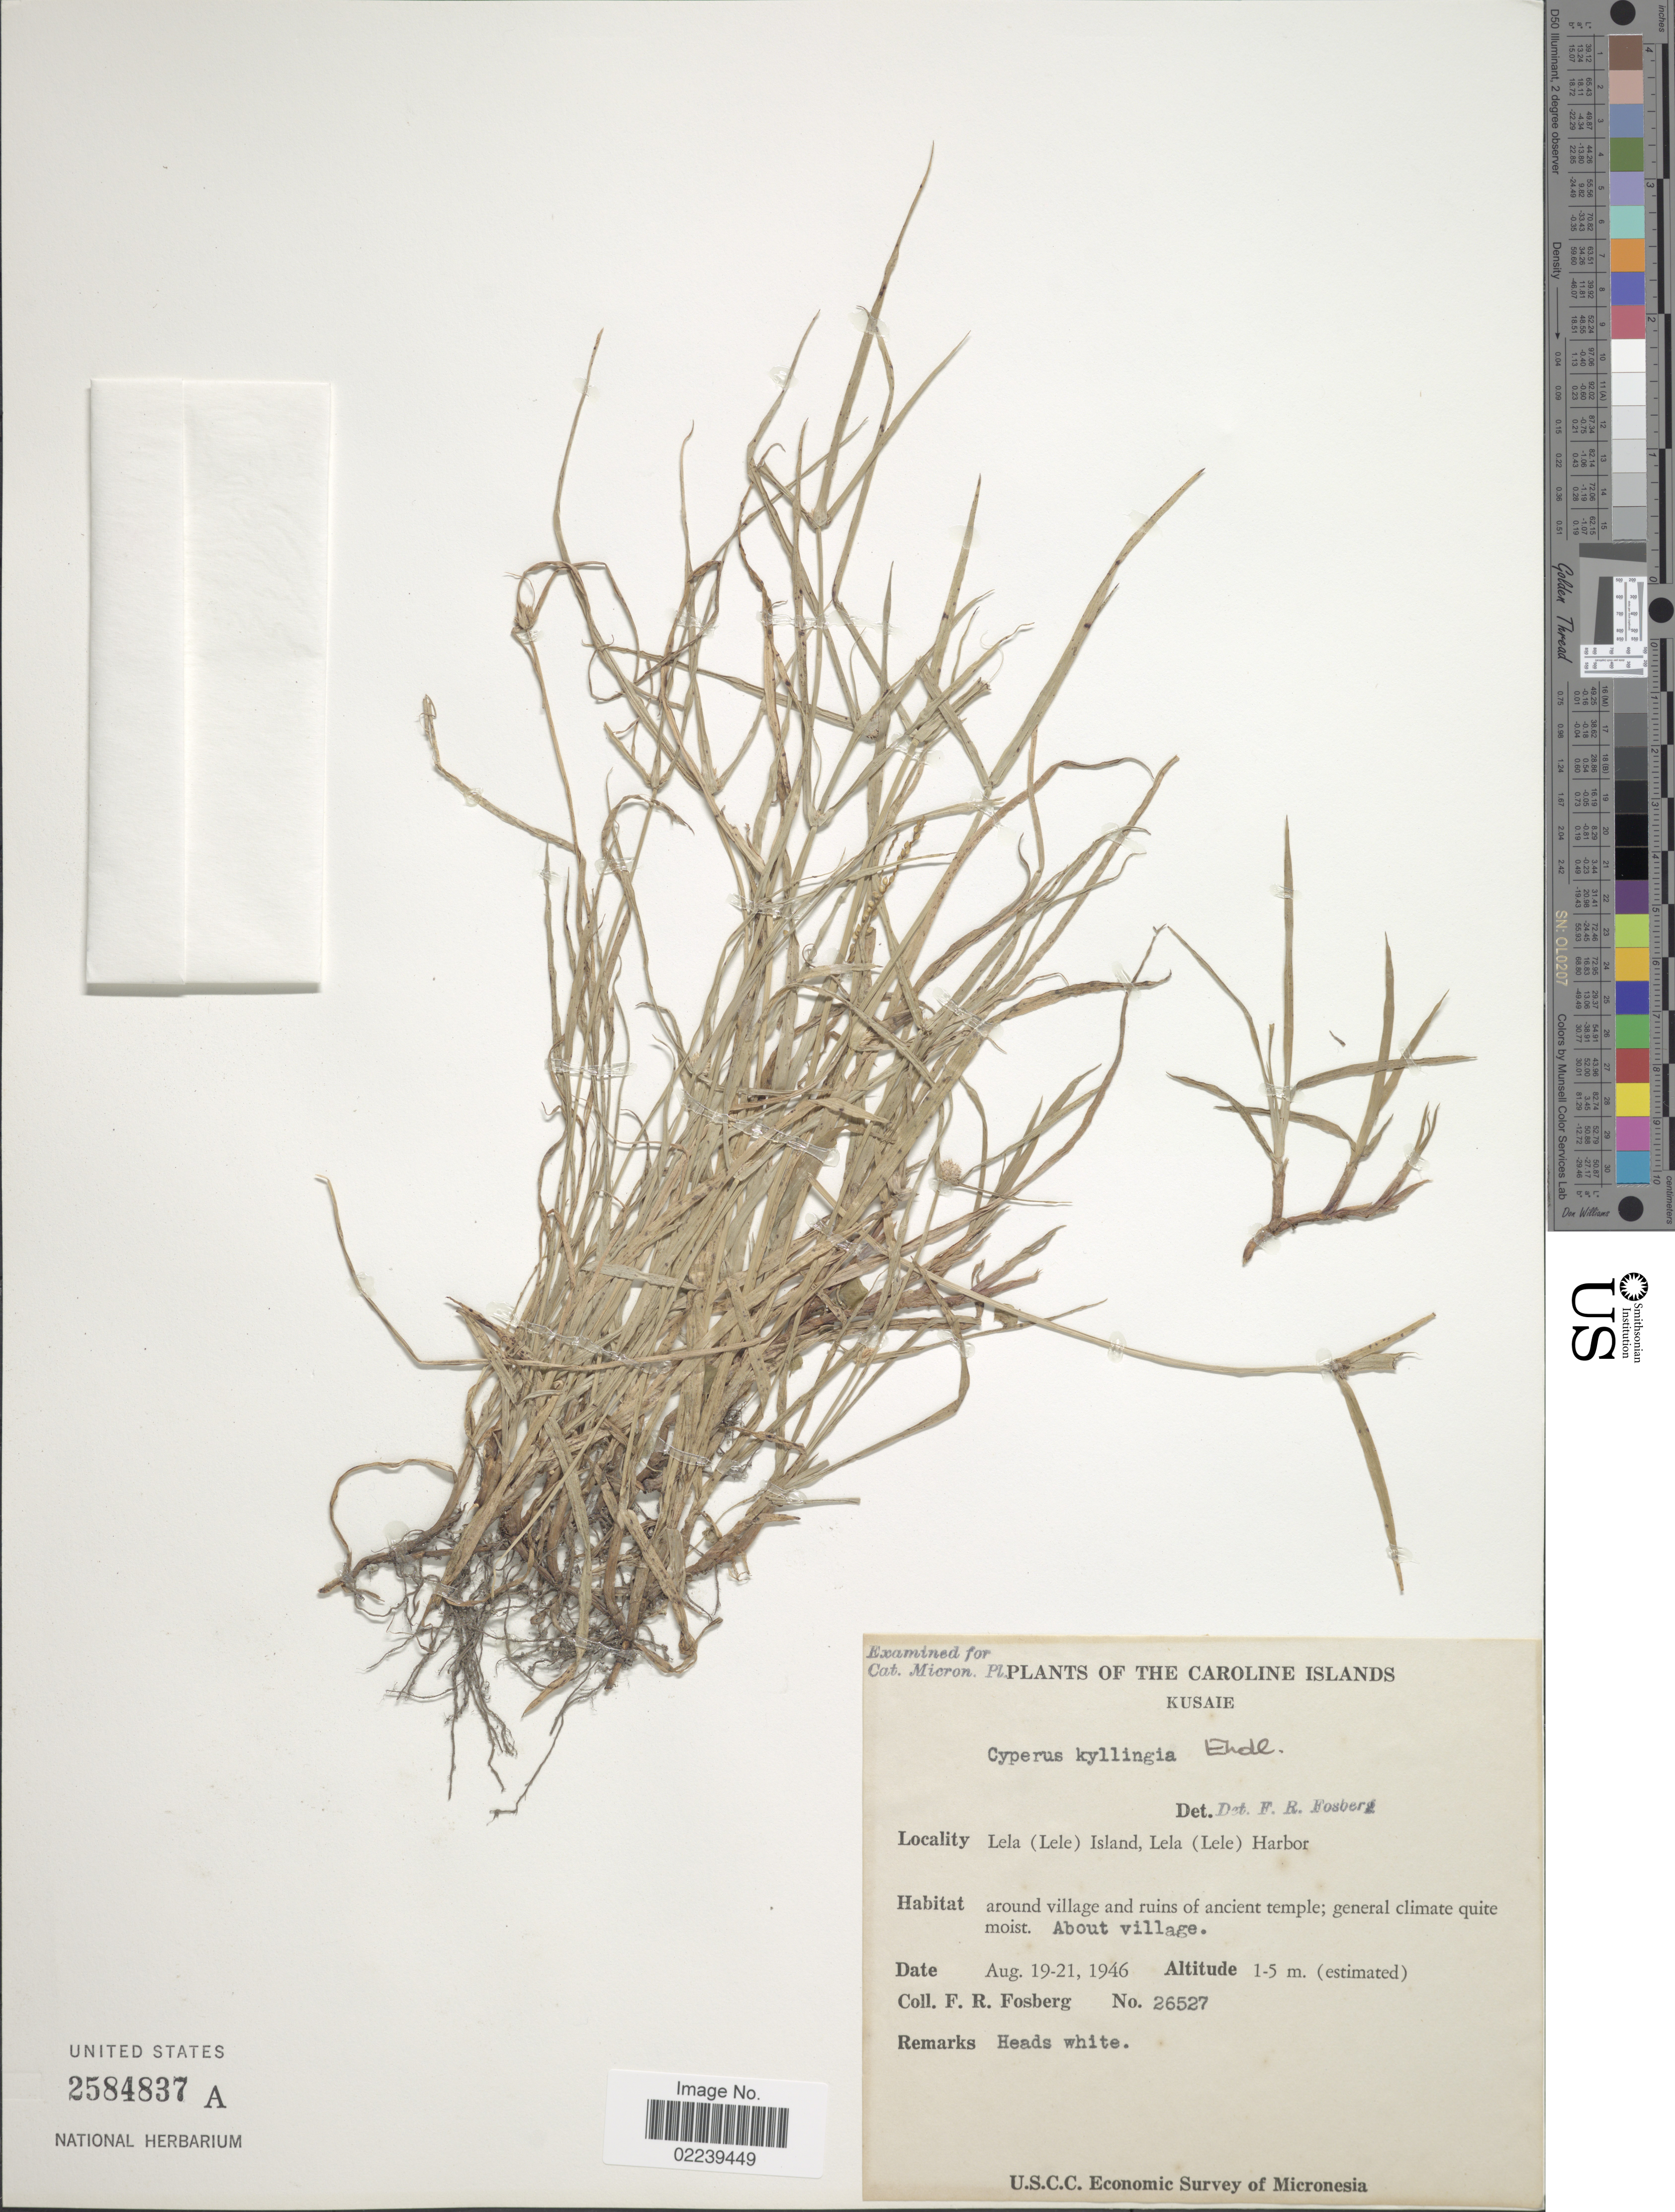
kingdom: Plantae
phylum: Tracheophyta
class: Liliopsida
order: Poales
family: Cyperaceae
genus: Cyperus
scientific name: Cyperus mindorensis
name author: (Steud.) Huygh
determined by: Strong, M. T., (US), Smithsonian Institution - National Museum of Natural History (UNITED STATES)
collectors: F. R. Fosberg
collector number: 26527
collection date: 1946-08-19/1946-08-21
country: Micronesia, Federated States of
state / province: Kosrae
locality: The Caroline Islands, Kusaie, Lela (Lele) Island, Lela (Lele) Harbor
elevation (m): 1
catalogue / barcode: US 2584837A